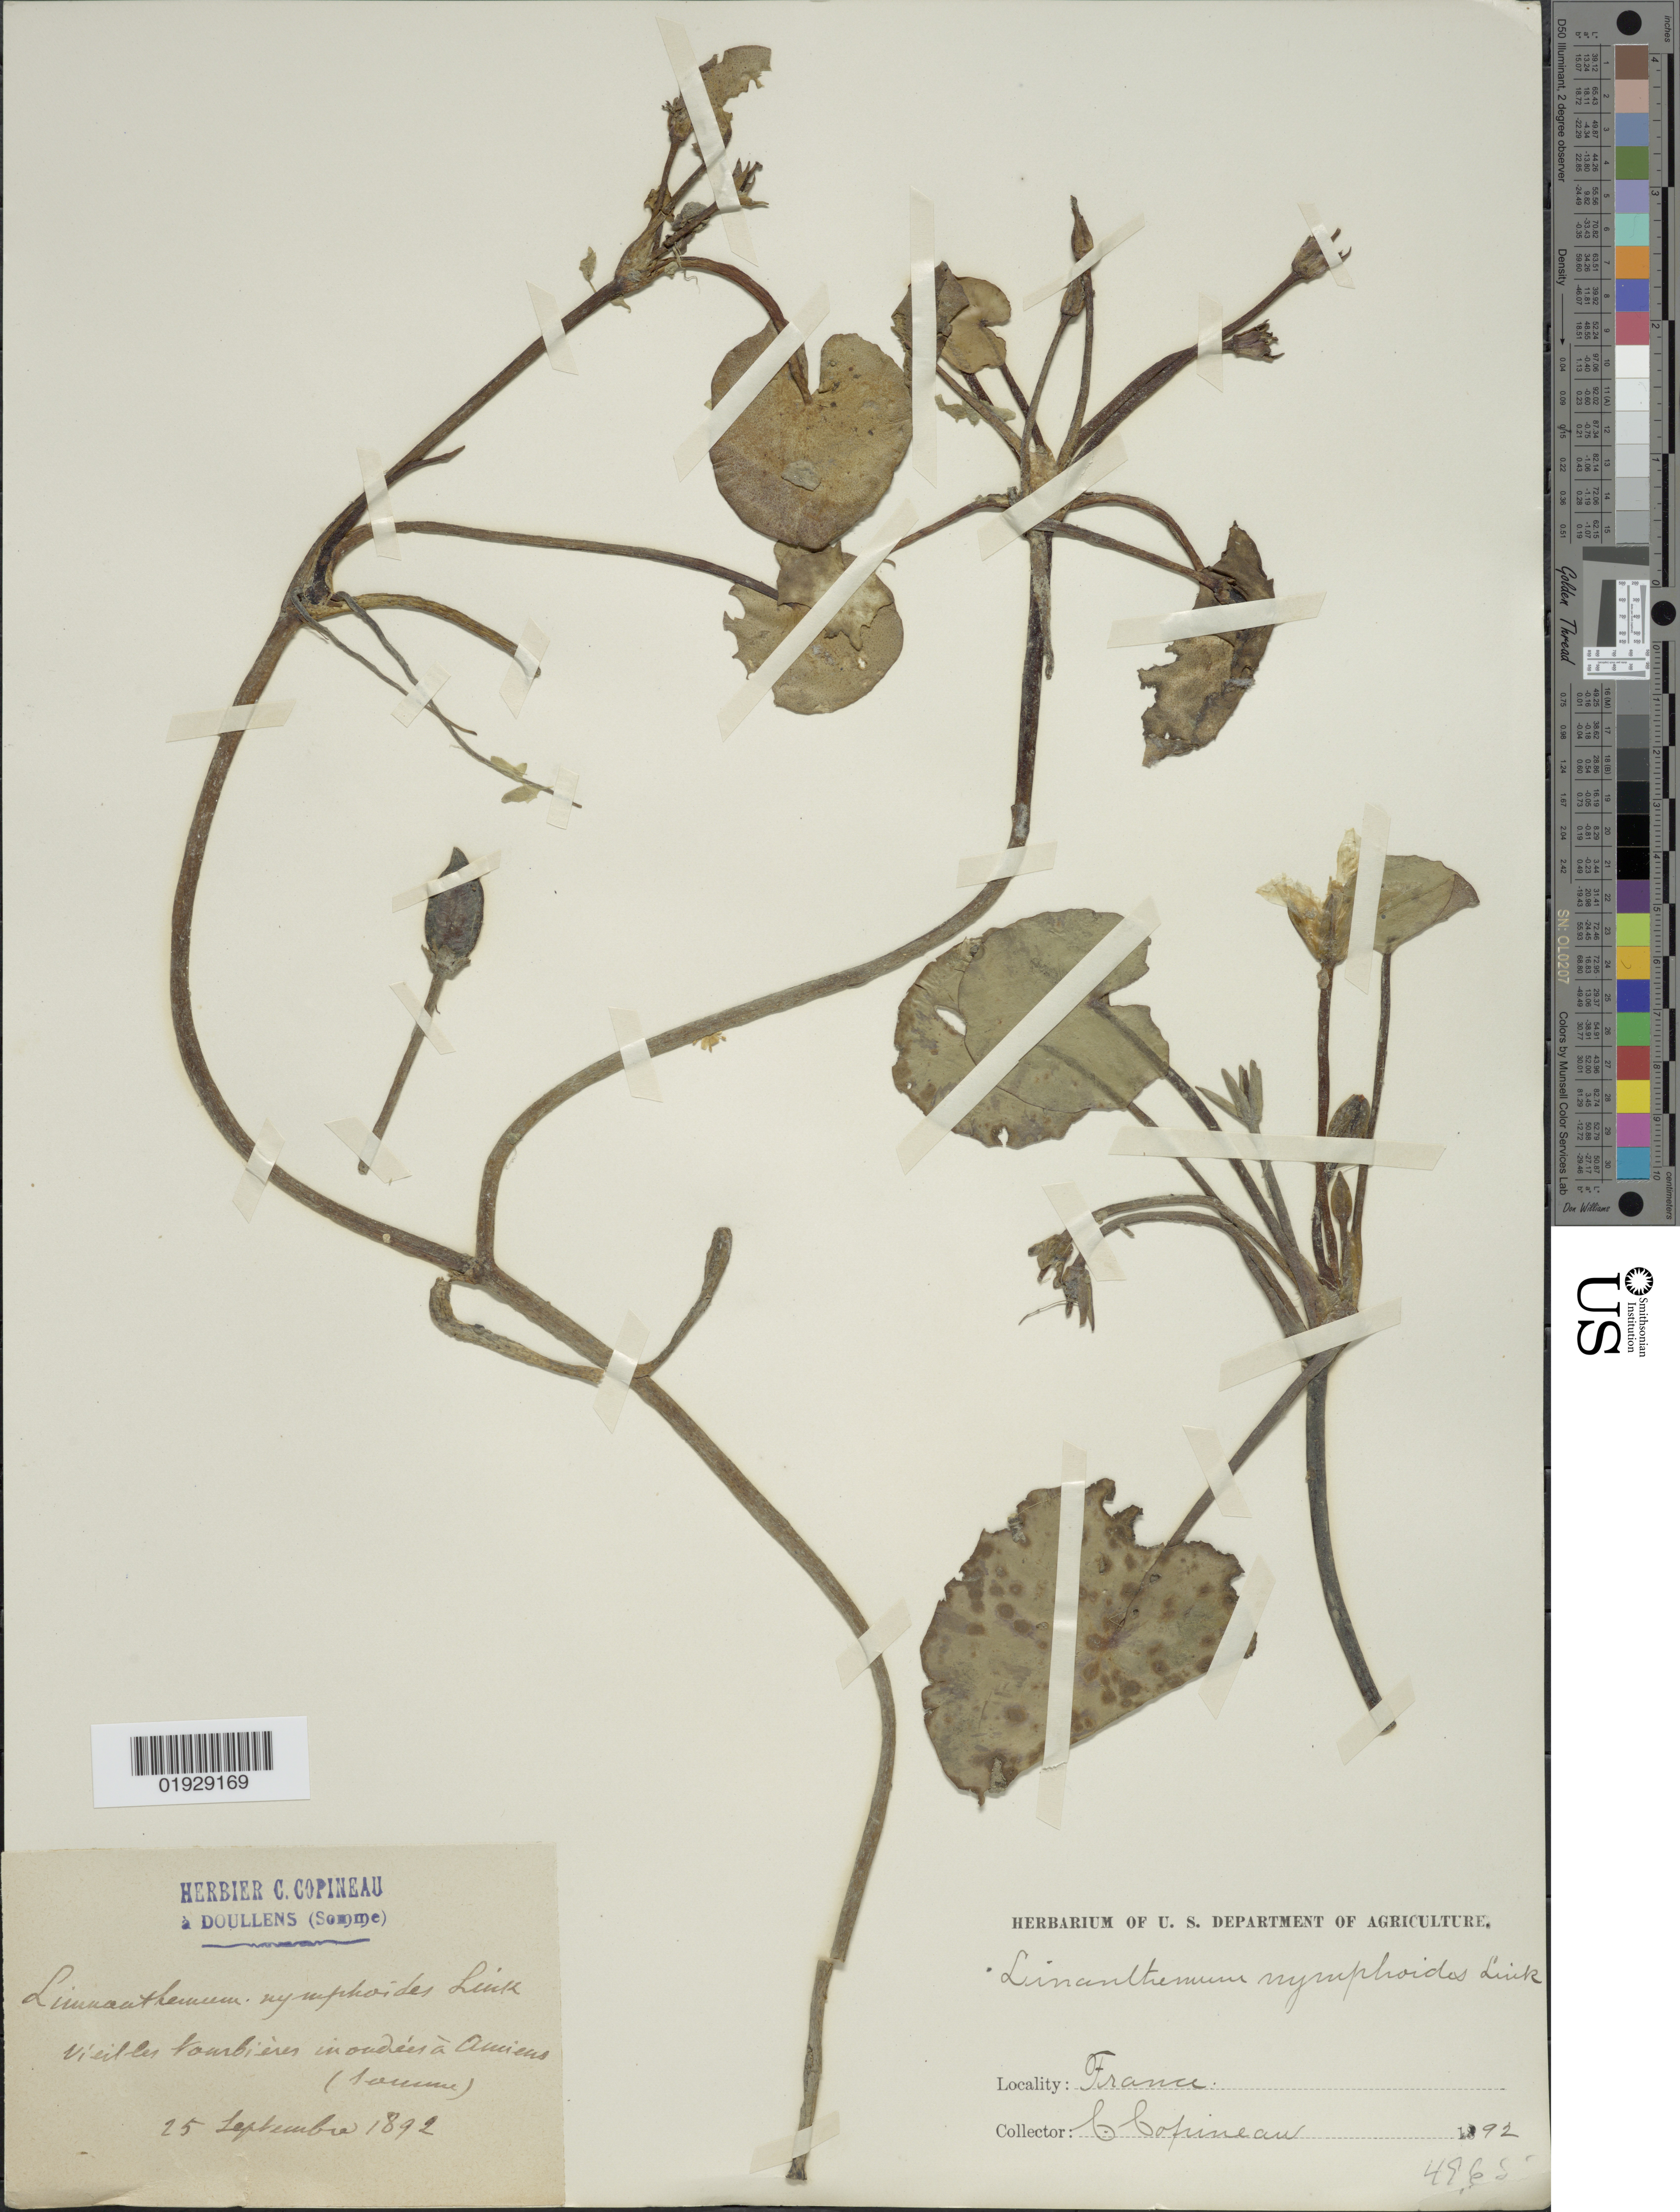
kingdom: Plantae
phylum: Tracheophyta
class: Magnoliopsida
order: Asterales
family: Menyanthaceae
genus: Nymphoides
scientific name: Nymphoides nymphaeoides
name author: (L.) Britton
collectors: C. Copineau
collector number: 4965?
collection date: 1892-09-25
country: France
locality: Doullens (Somme).